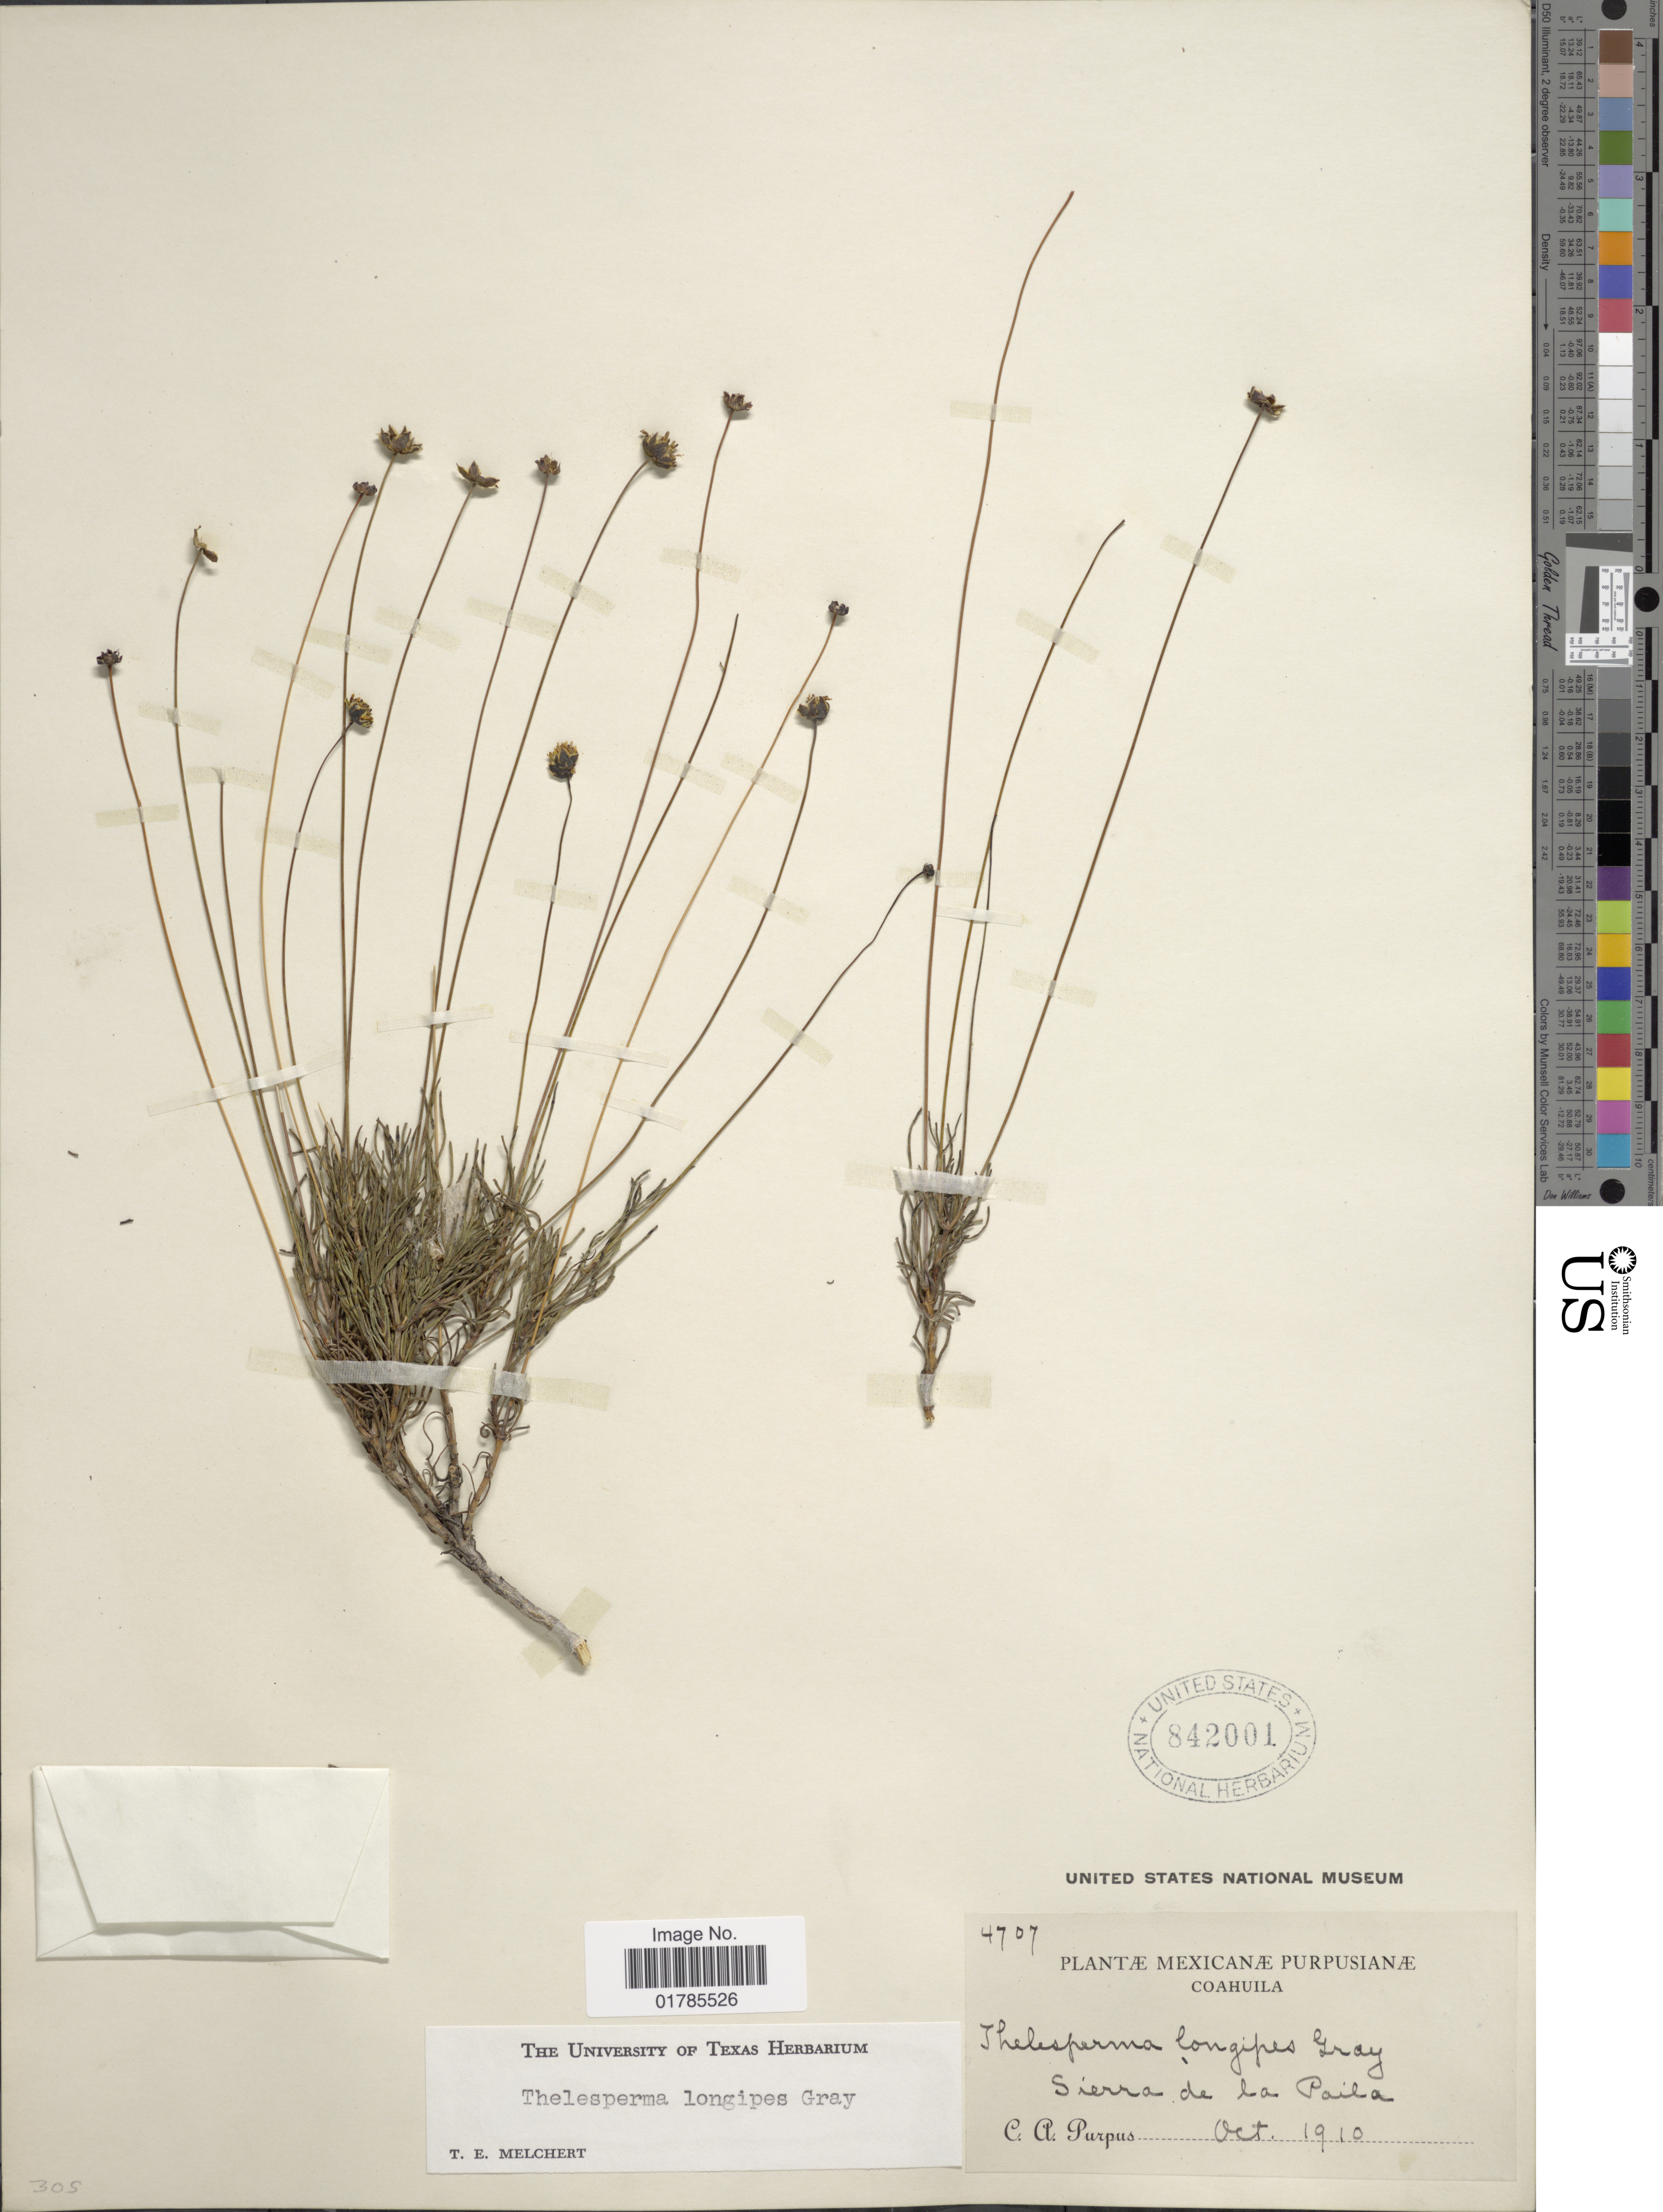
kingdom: Plantae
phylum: Tracheophyta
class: Magnoliopsida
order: Asterales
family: Asteraceae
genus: Thelesperma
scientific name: Thelesperma longipes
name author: A. Gray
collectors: C. A. Purpus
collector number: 4707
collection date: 1910-10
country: Mexico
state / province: Coahuila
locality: Sierra de la Paila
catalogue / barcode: US 842001